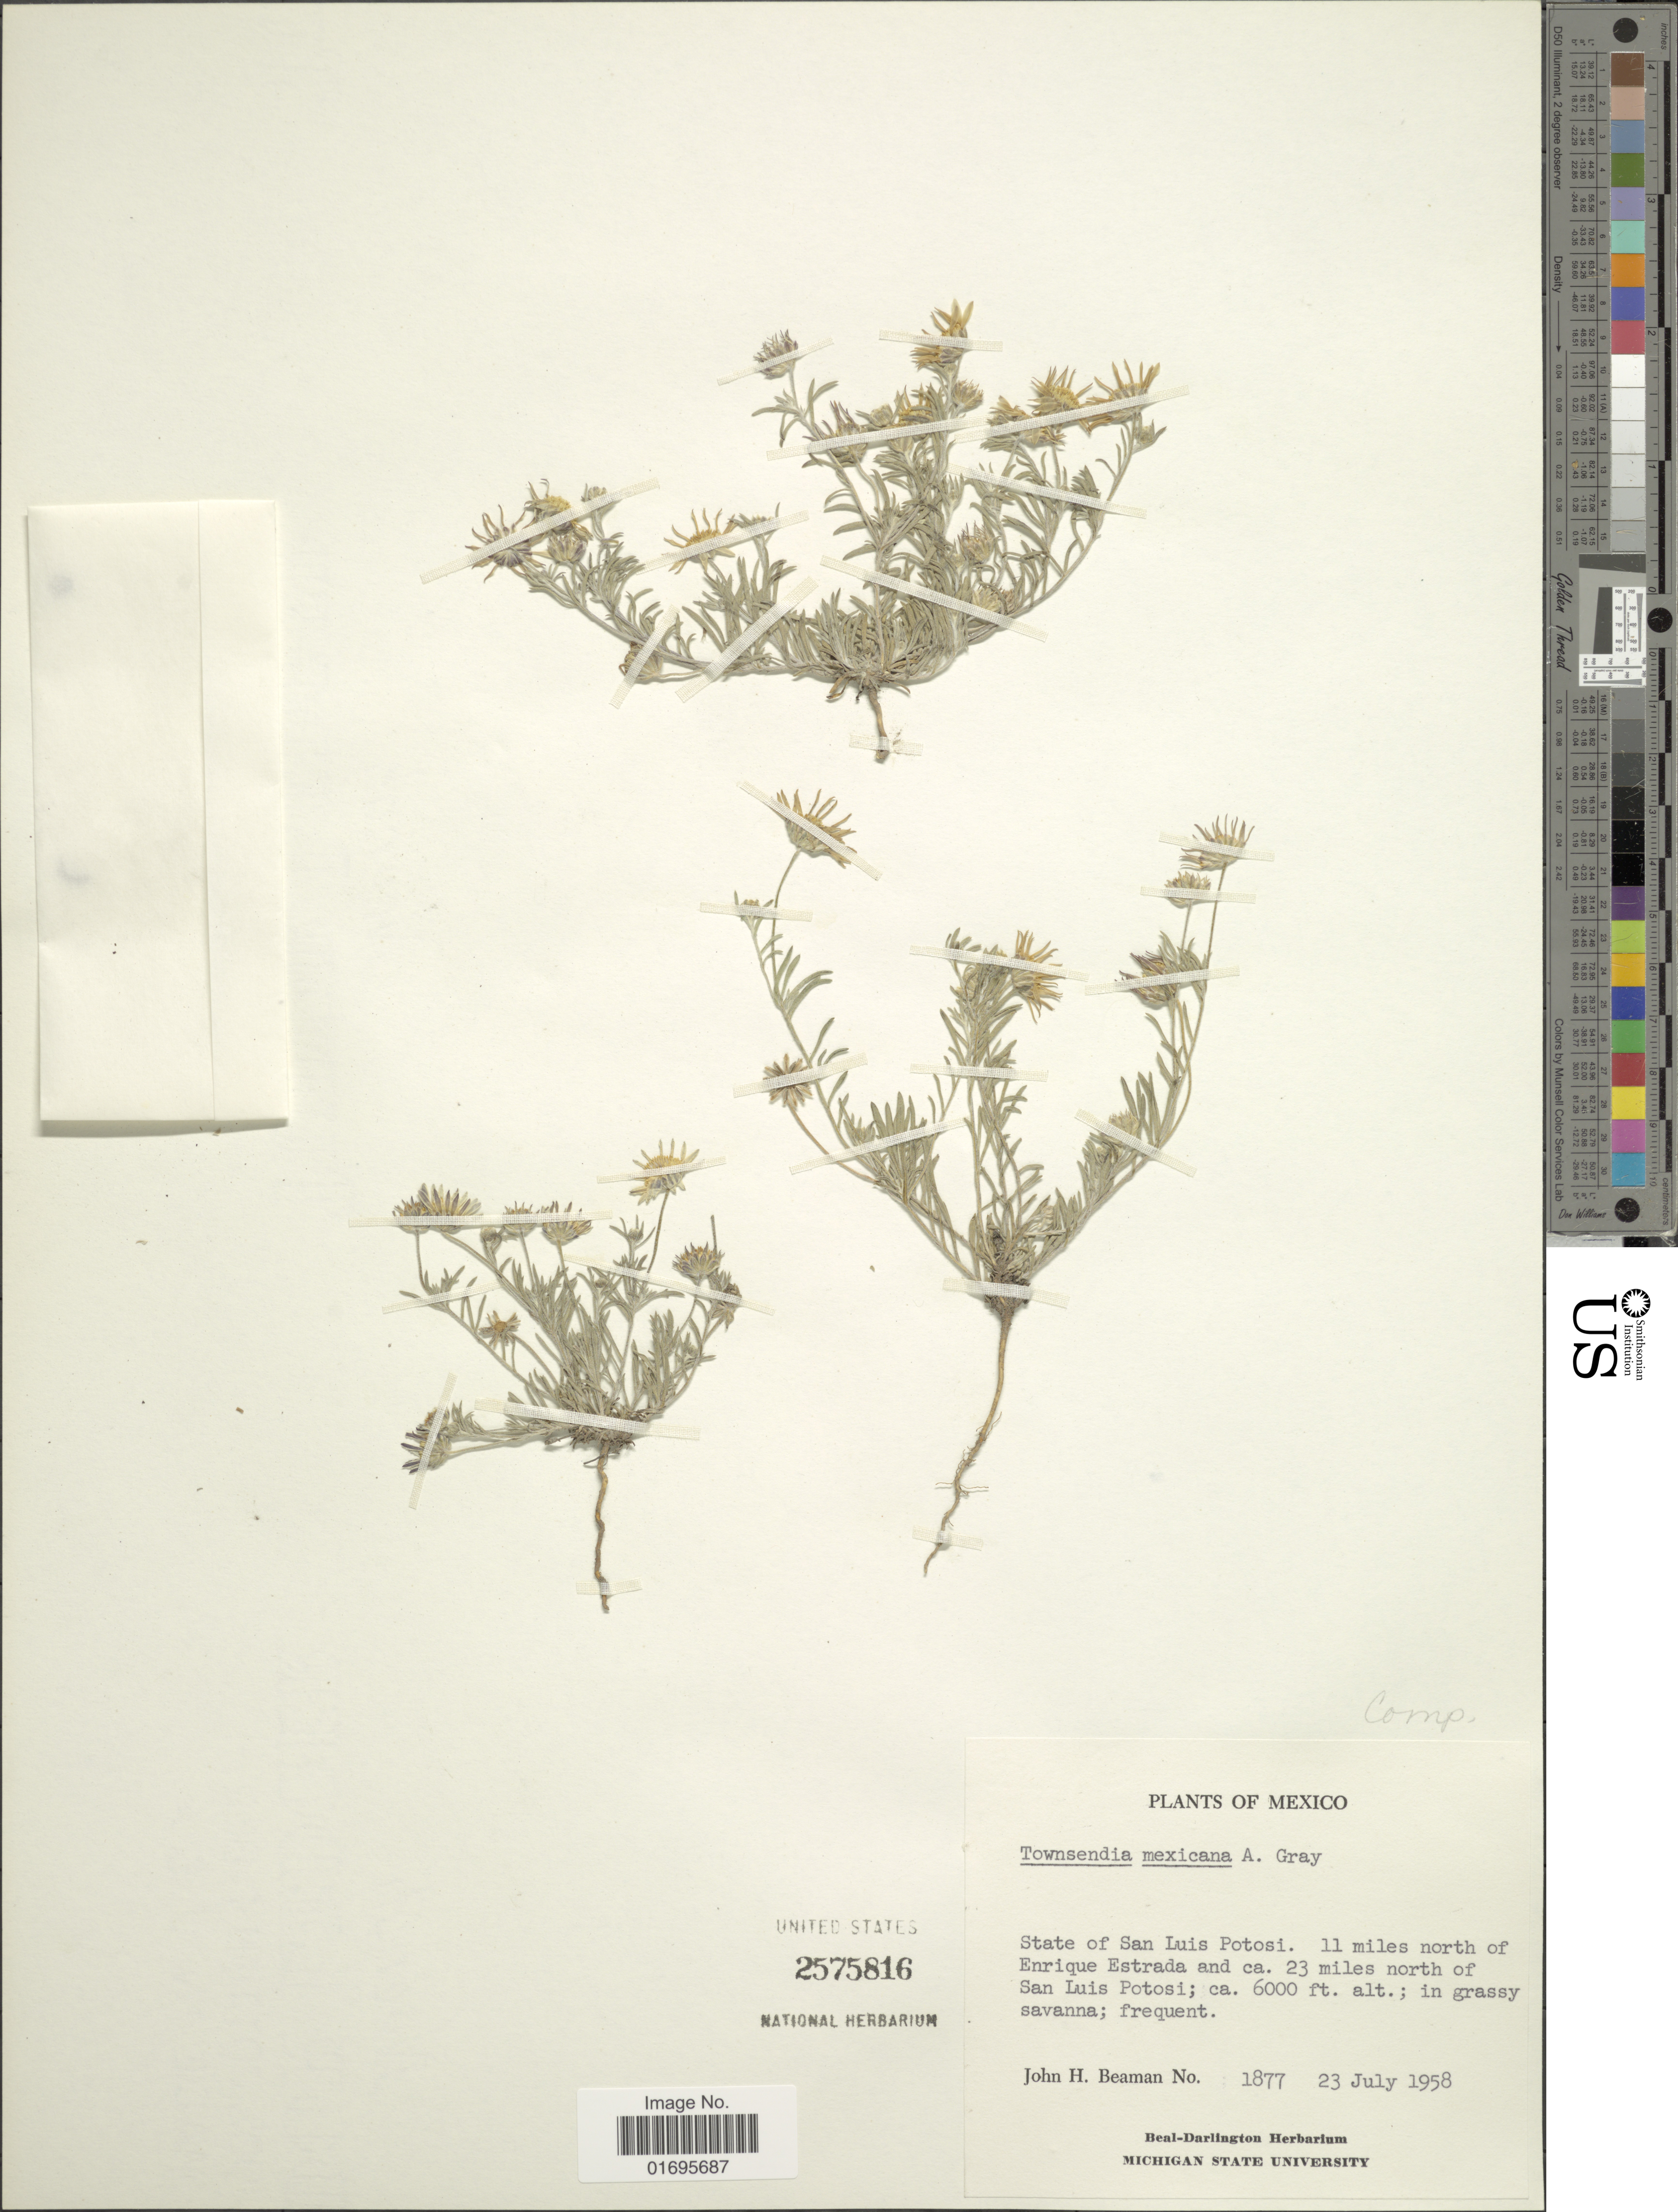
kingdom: Plantae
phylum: Tracheophyta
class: Magnoliopsida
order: Asterales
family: Asteraceae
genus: Townsendia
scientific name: Townsendia mexicana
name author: A. Gray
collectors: J. H. Beaman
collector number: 1877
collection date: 1958-07-23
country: Mexico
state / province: San Luis Potosí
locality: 11 miles north of Enrique Estrada and ca. 3 miles north of San Luis Potosi, in grassy savanna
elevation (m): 1829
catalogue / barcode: US 2575816